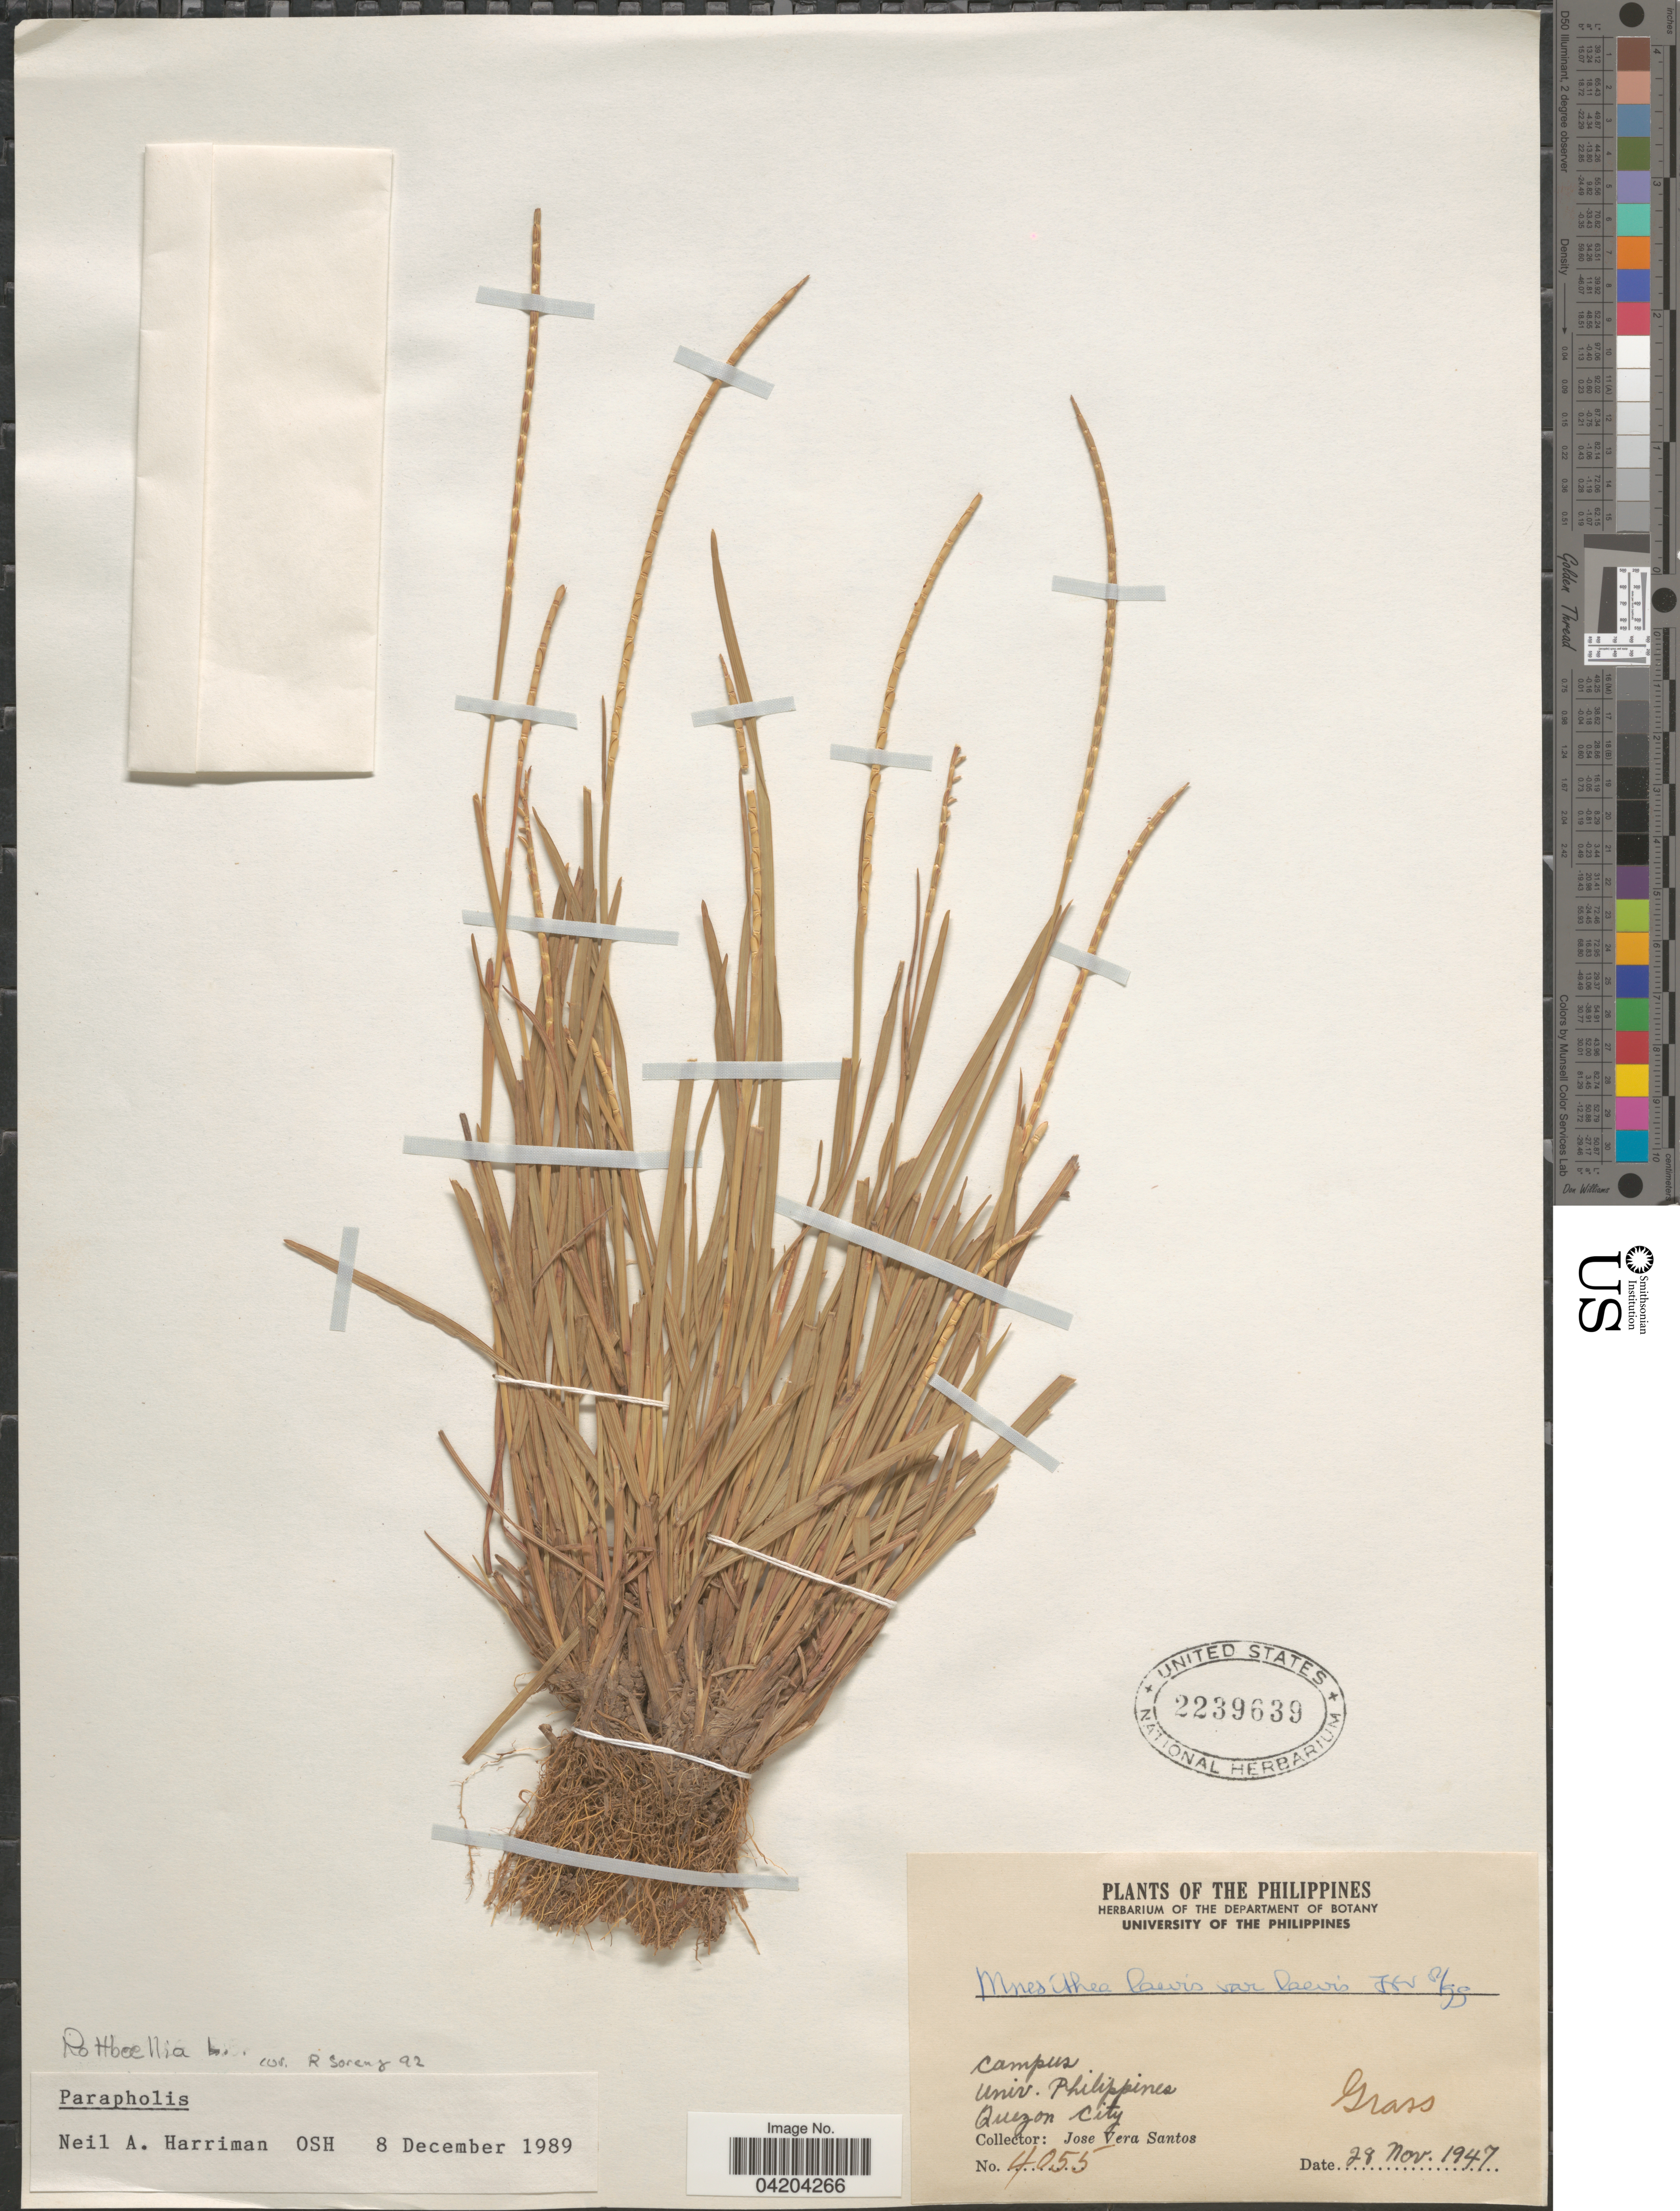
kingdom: Plantae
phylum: Tracheophyta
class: Liliopsida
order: Poales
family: Poaceae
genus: Mnesithea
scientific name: Mnesithea laevis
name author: (Retz.) Kunth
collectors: J. Vera Santos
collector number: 4055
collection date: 1947-11-28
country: Philippines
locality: Campus. Univ. Philippines. Quezon City.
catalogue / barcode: US 2239639